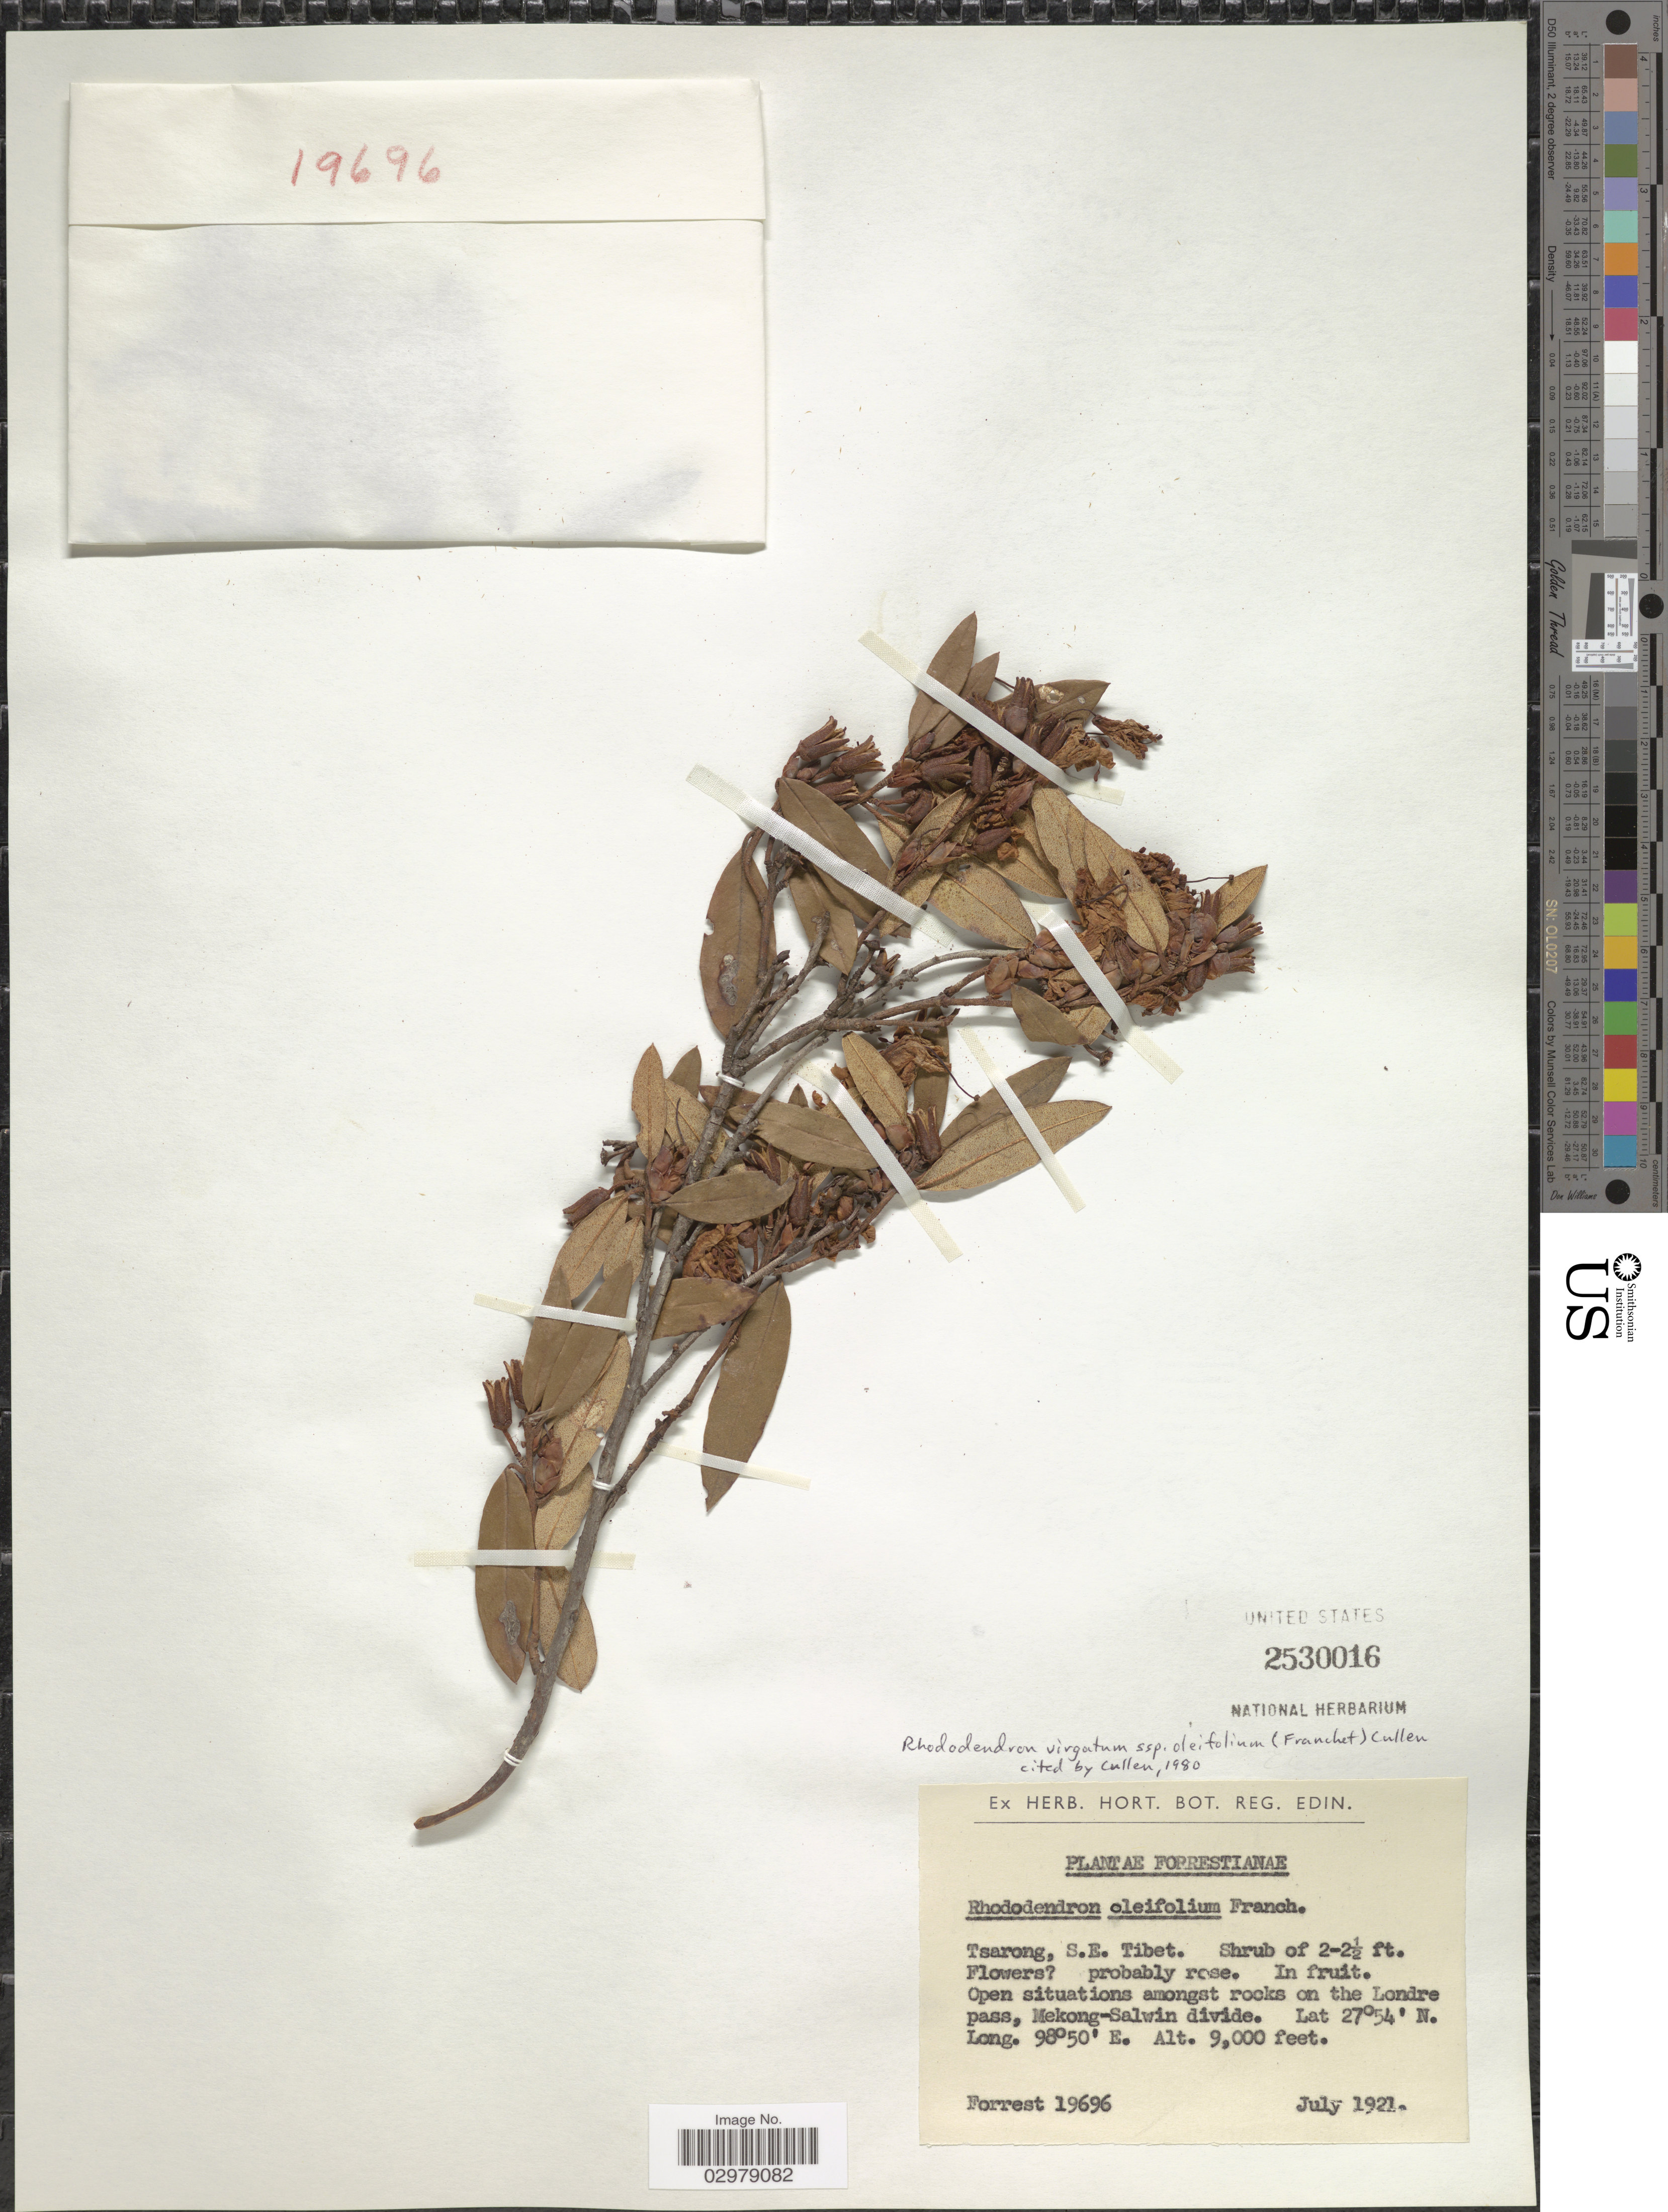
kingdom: Plantae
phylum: Tracheophyta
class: Magnoliopsida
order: Ericales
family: Ericaceae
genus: Rhododendron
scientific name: Rhododendron virgatum subsp. oleifolium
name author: (Franch.) Cullen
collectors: -. Forrest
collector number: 19696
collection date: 1921-07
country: China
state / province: Xizang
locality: Tsarong, S.E. Tibet. Open situations amongst rocks on the Londre pass, Mekong-Salwin divide.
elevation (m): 2743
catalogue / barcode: US 2530016